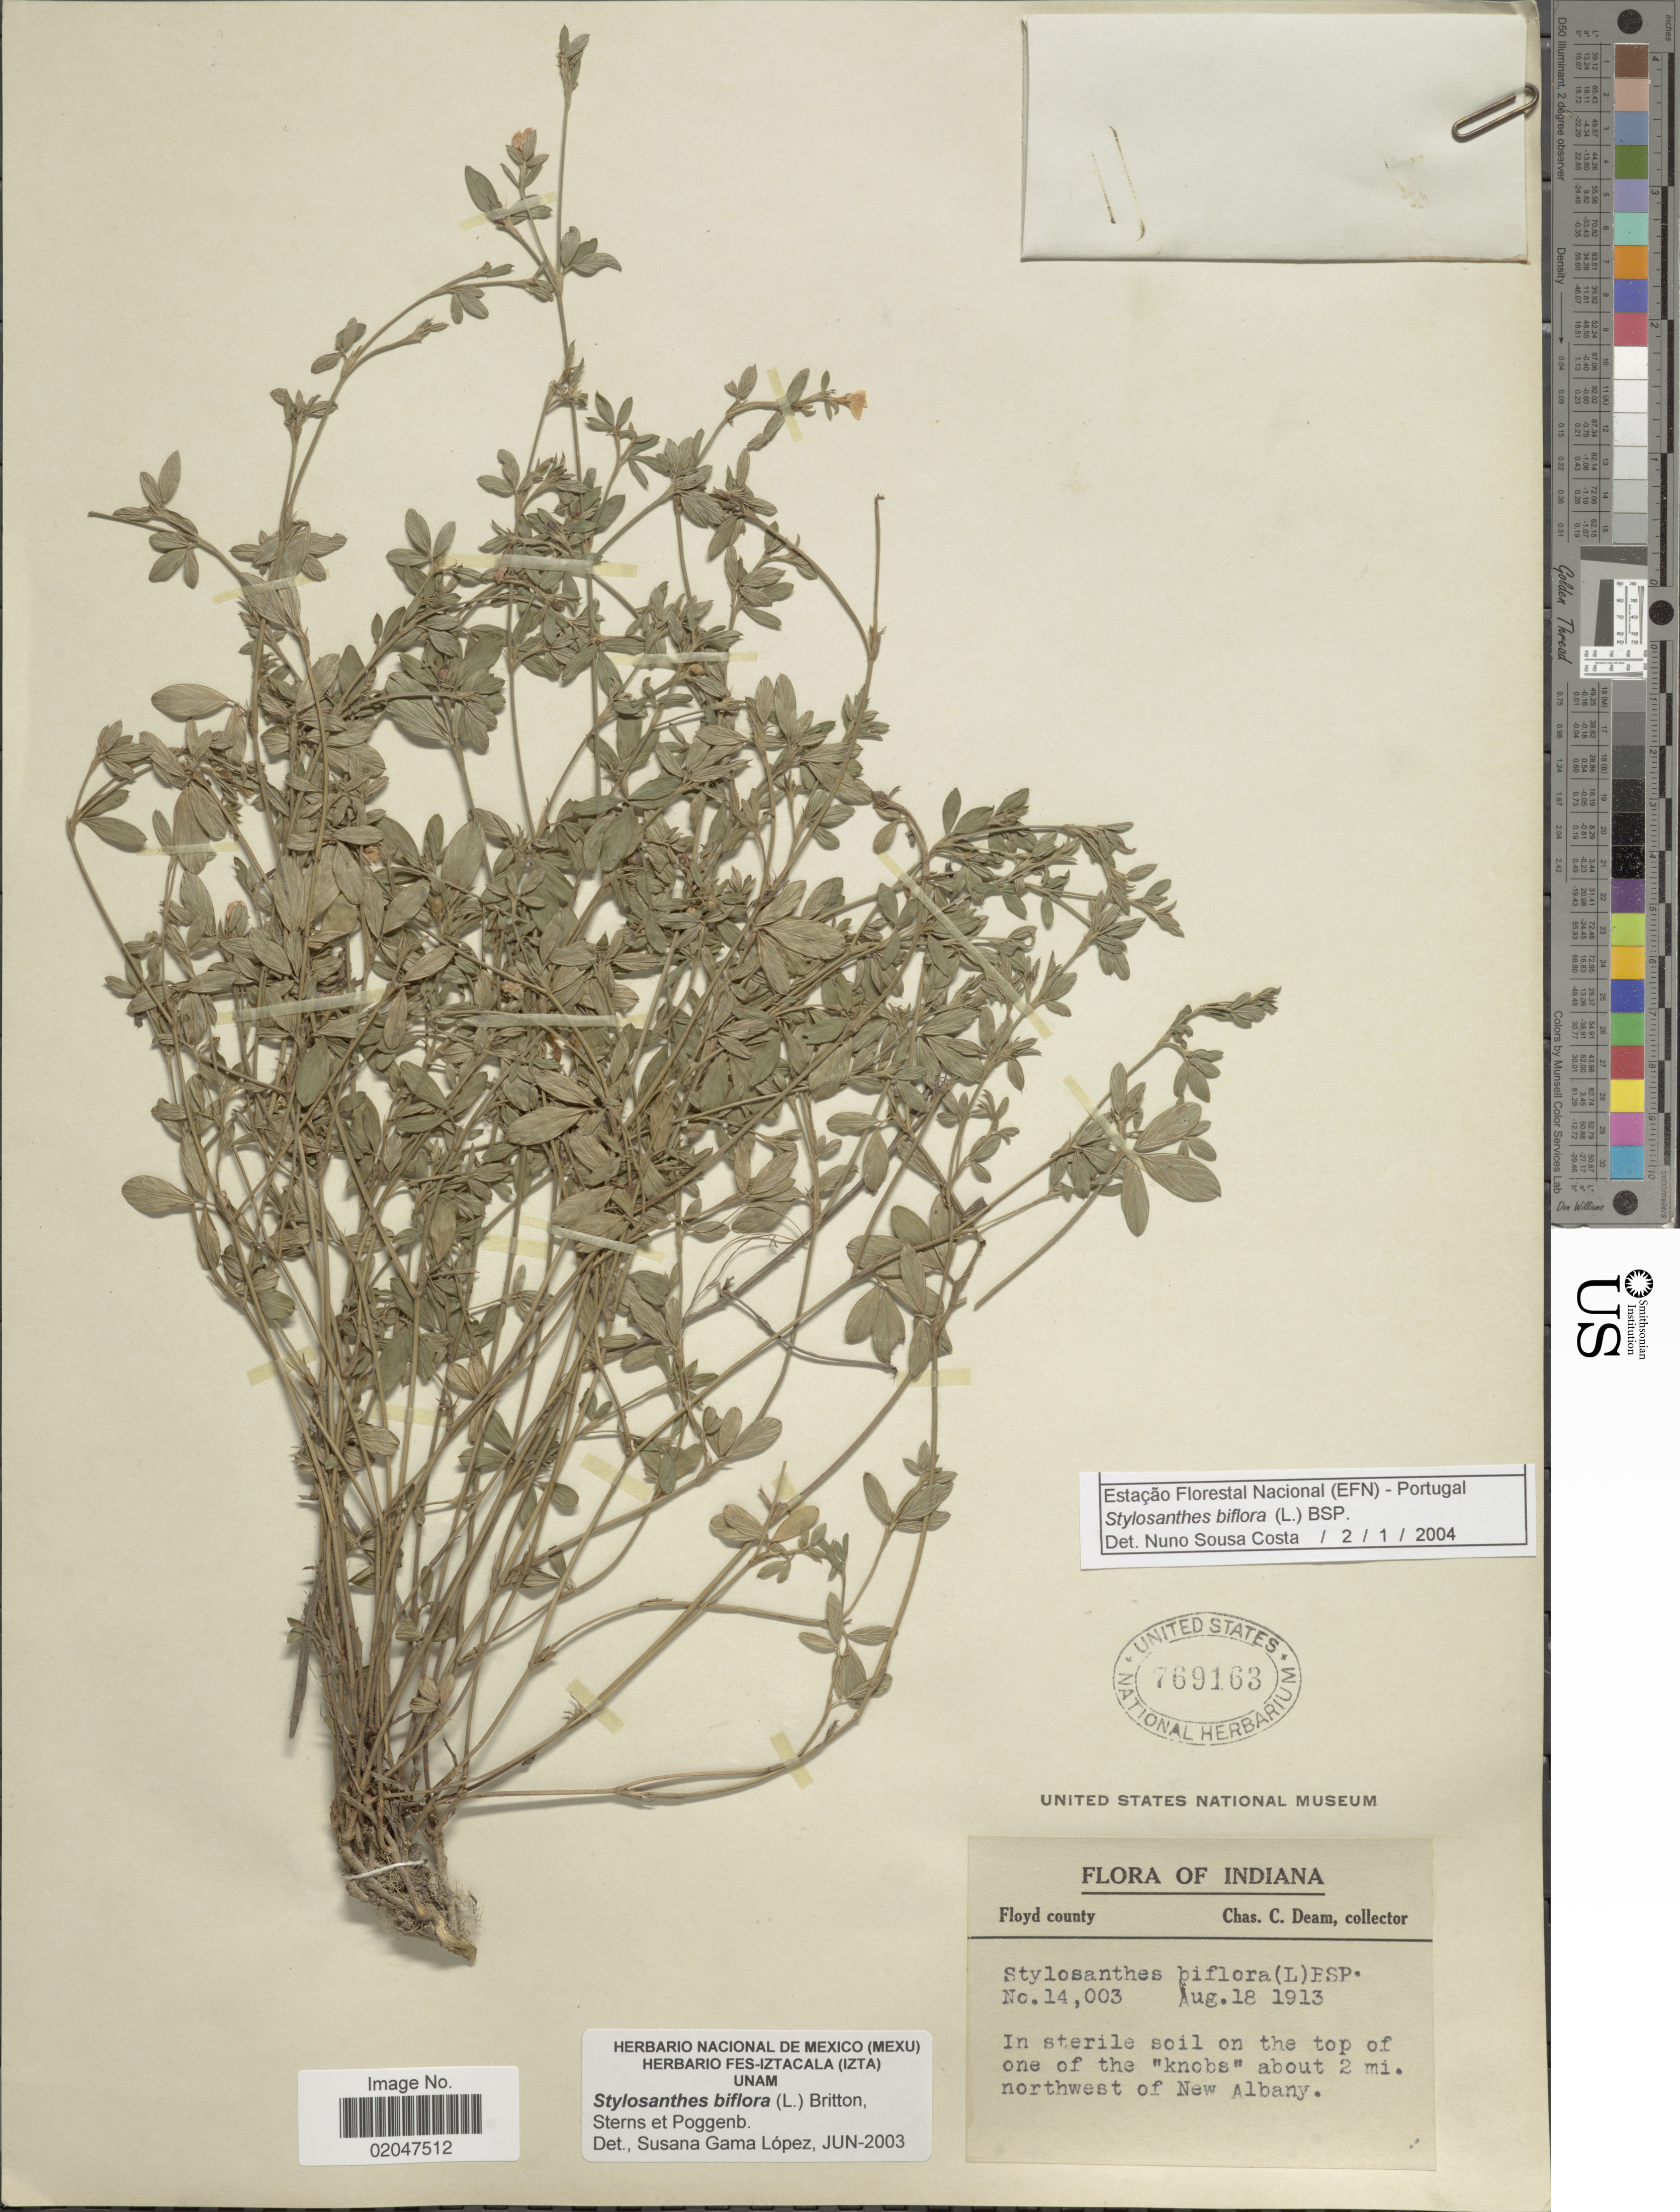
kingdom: Plantae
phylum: Tracheophyta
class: Magnoliopsida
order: Fabales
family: Fabaceae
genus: Stylosanthes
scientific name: Stylosanthes biflora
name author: (L.) Britton et al.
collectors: C. C. Deam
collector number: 14003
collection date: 1913-08-18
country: United States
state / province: Indiana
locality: Floyd county. In sterile soil on the top of one of the "knobs"about 2 mi. northwest of New Albany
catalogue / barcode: US 769163